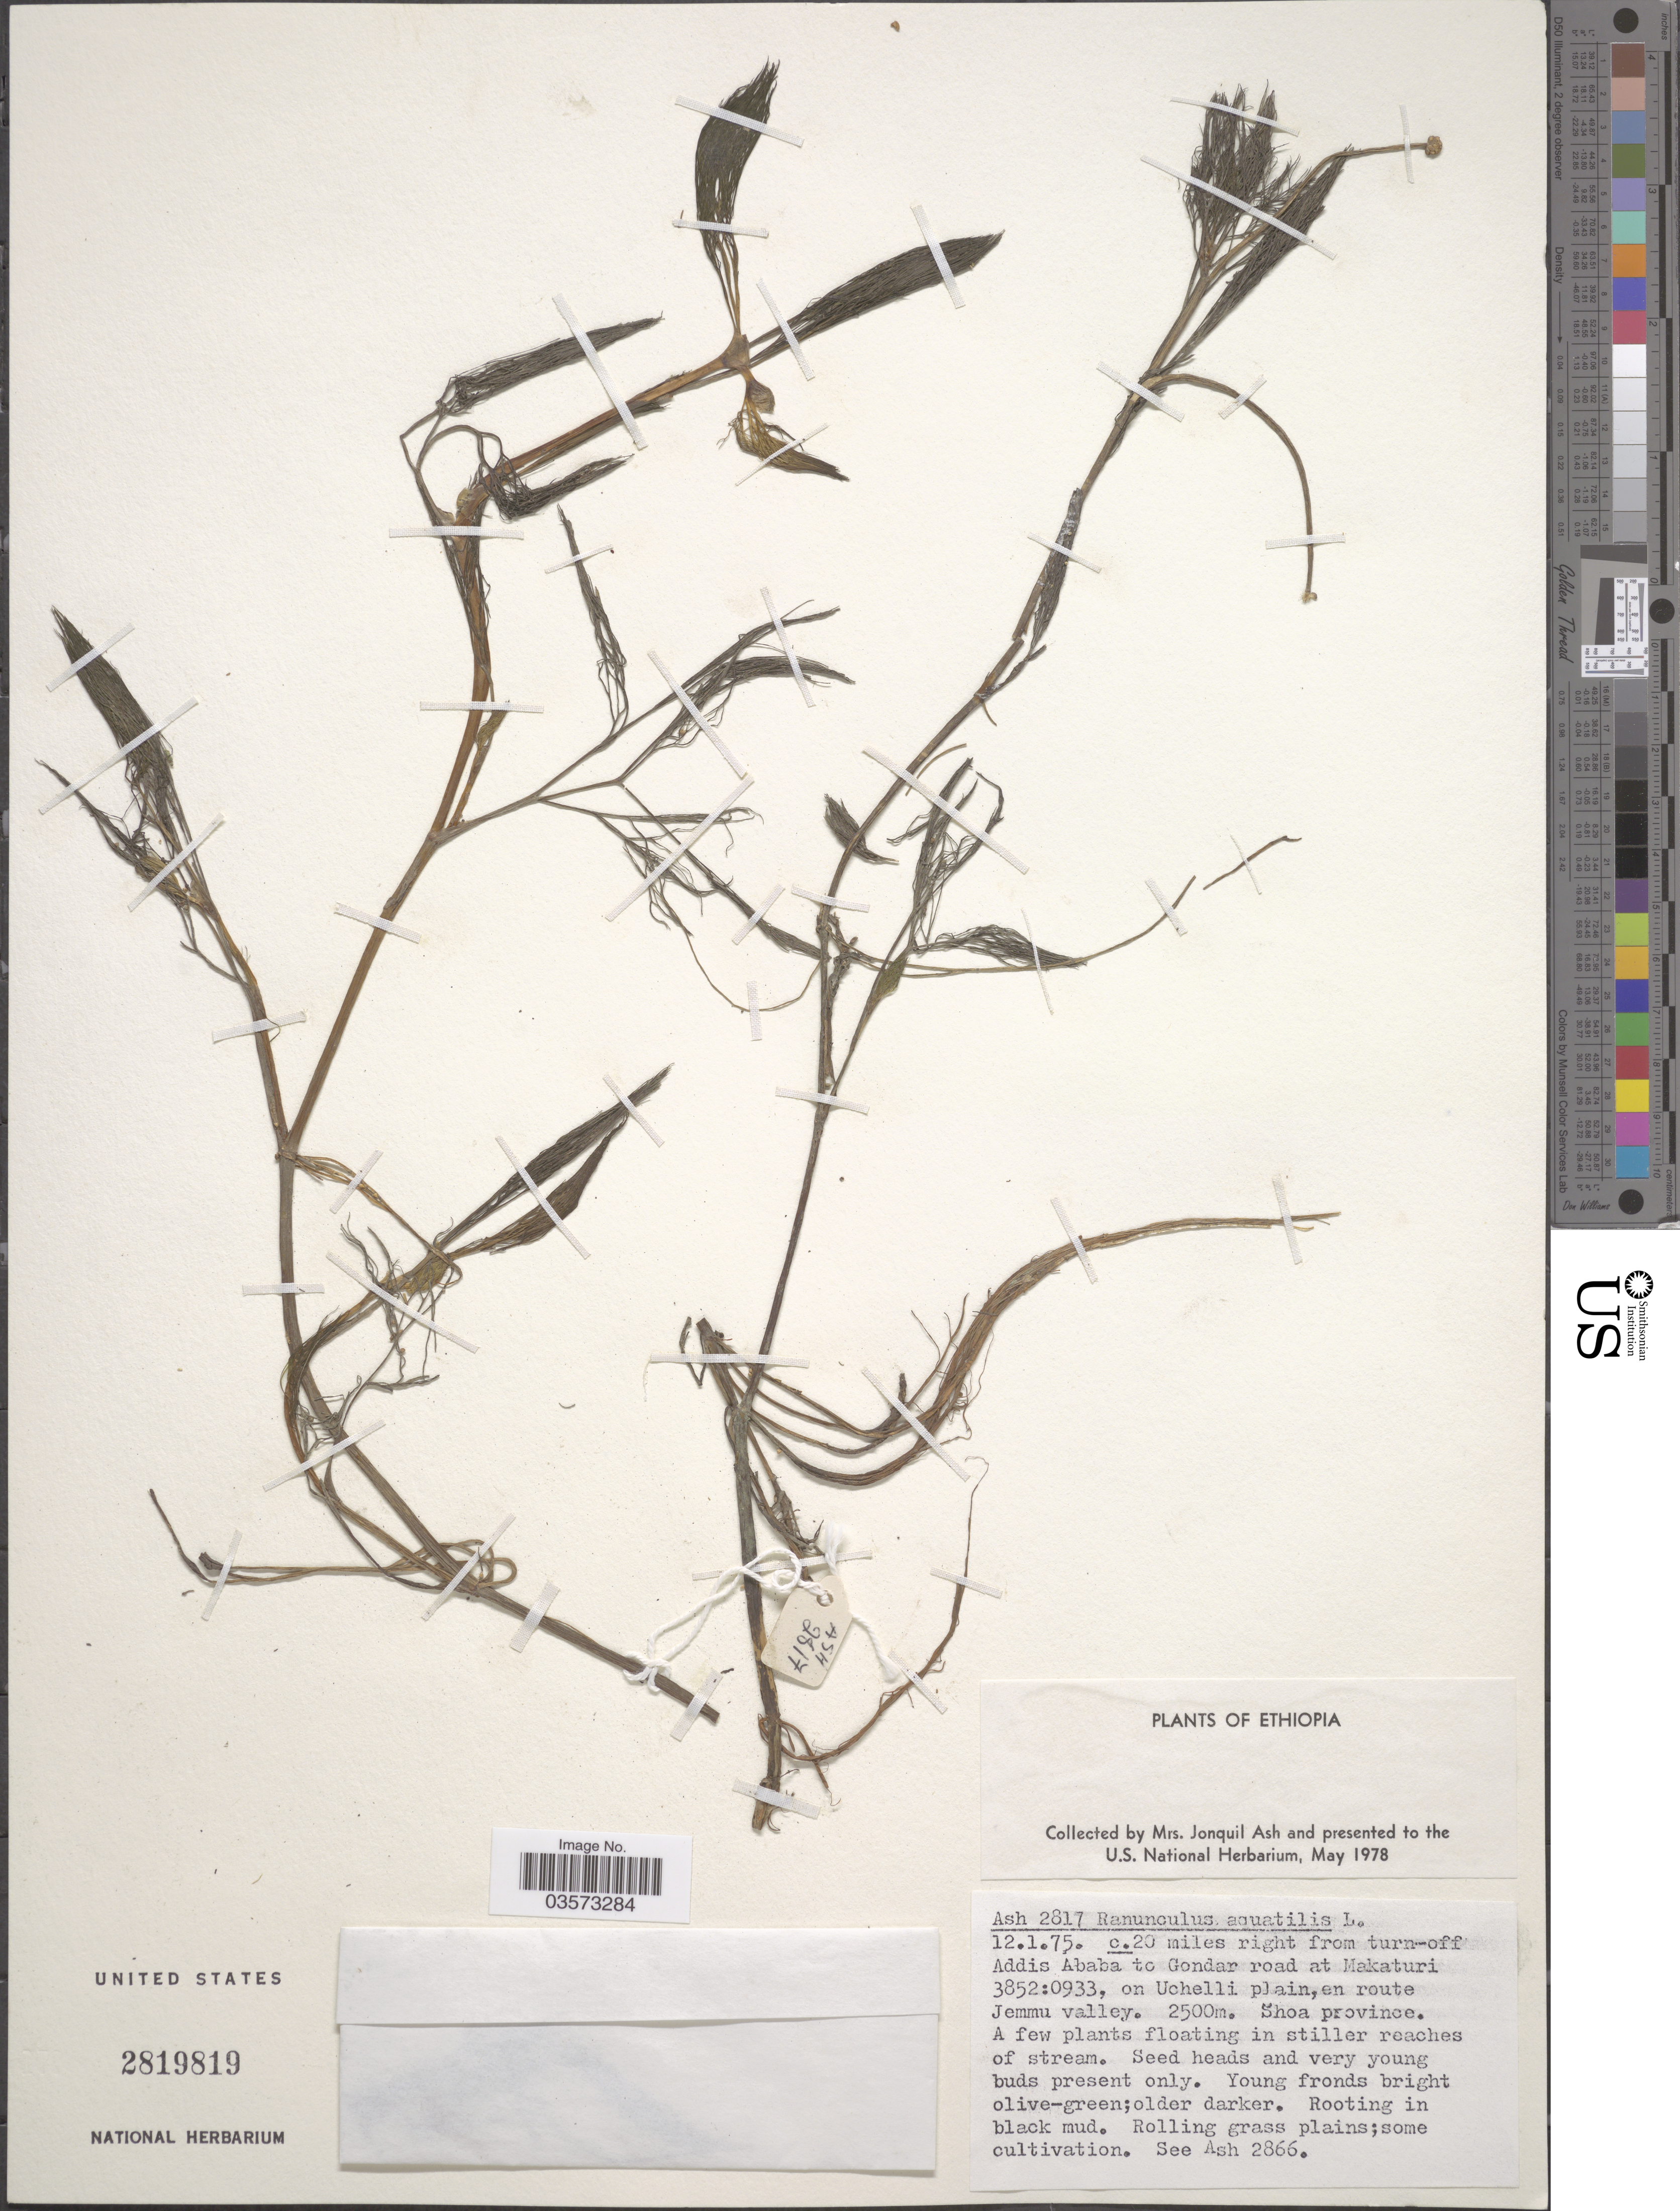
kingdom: Plantae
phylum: Tracheophyta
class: Magnoliopsida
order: Ranunculales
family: Ranunculaceae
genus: Ranunculus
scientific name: Ranunculus aquatilis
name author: L.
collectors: J. Ash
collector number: Ash2817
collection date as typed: Transcribed d/m/y: 12/1/75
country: Ethiopia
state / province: Addis Ababa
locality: C.20 miles right from turn-off Addis Ababa to Gondar road at Makaturi 3852:0933, on Uchelli plain, en route Jemmu valley. Shoa province.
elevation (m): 2500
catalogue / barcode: US 2819819